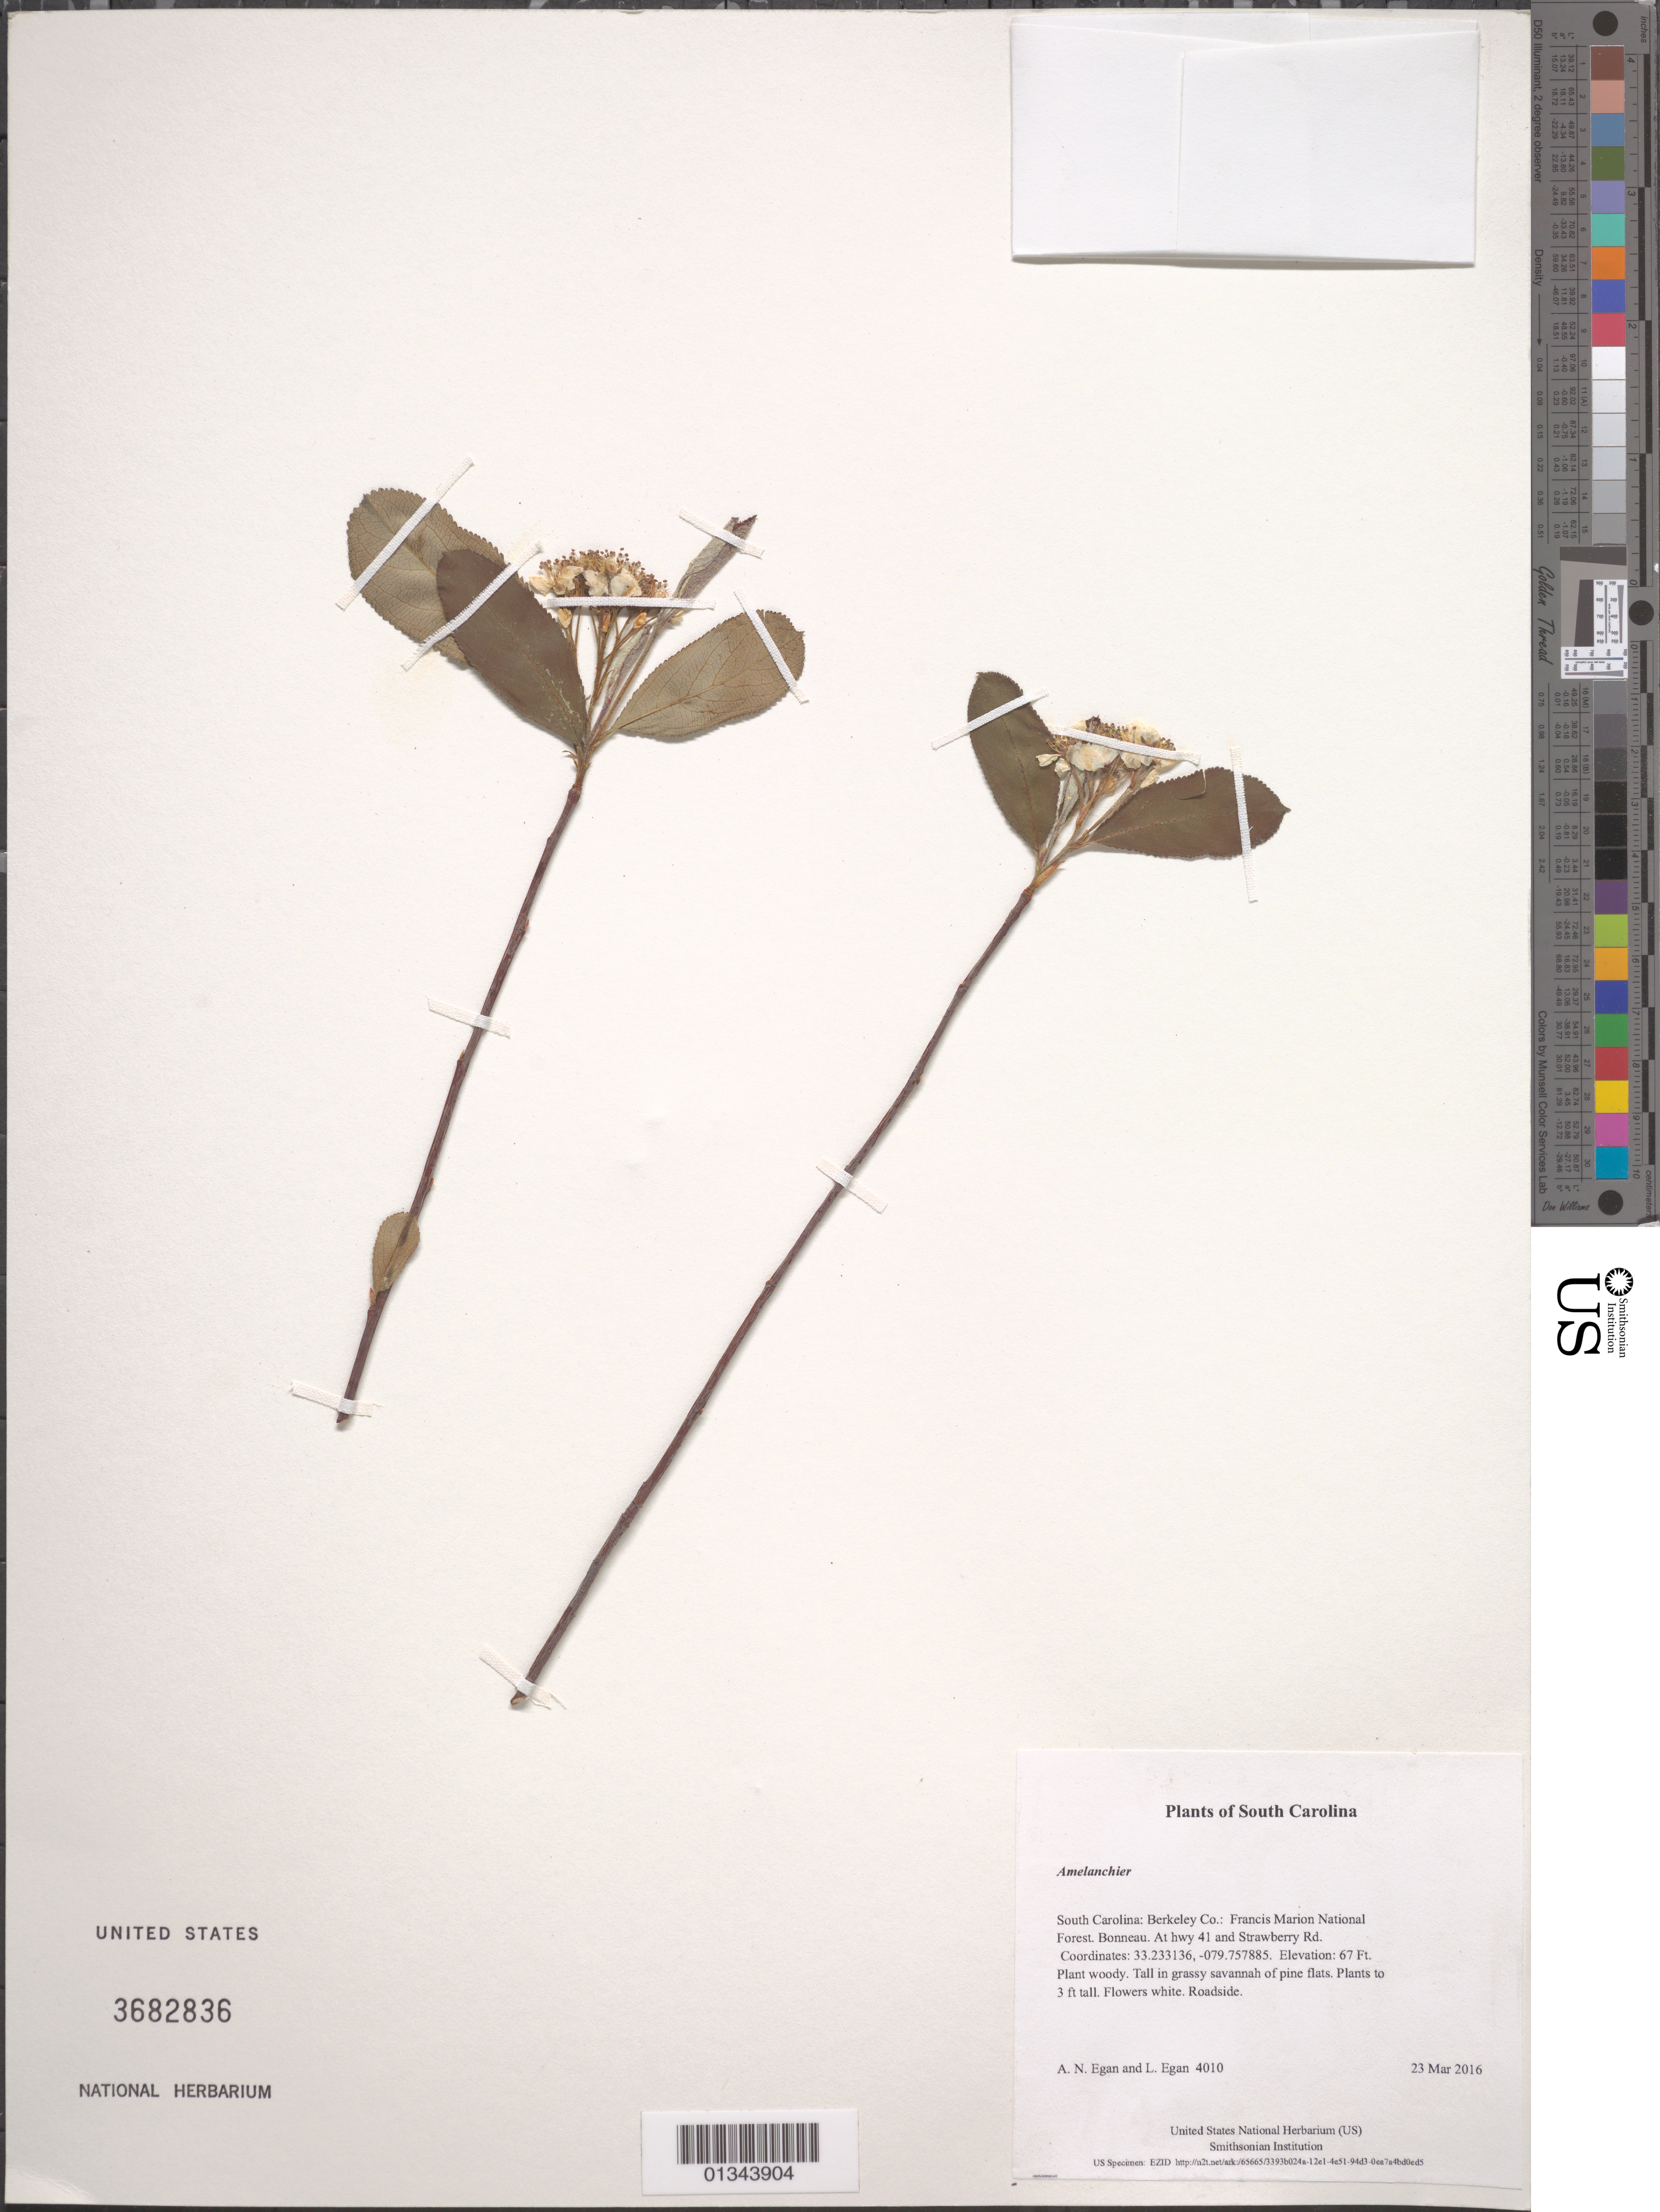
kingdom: Plantae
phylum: Tracheophyta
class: Magnoliopsida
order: Rosales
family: Rosaceae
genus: Amelanchier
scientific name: Amelanchier sp.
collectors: A. N. Egan & L. Egan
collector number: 4010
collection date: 2016-03-23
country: United States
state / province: South Carolina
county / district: Berkeley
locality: Francis Marion National Forest. Bonneau. At hwy 41 and Strawberry Rd.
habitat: Roadside.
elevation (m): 20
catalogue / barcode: US 3682836